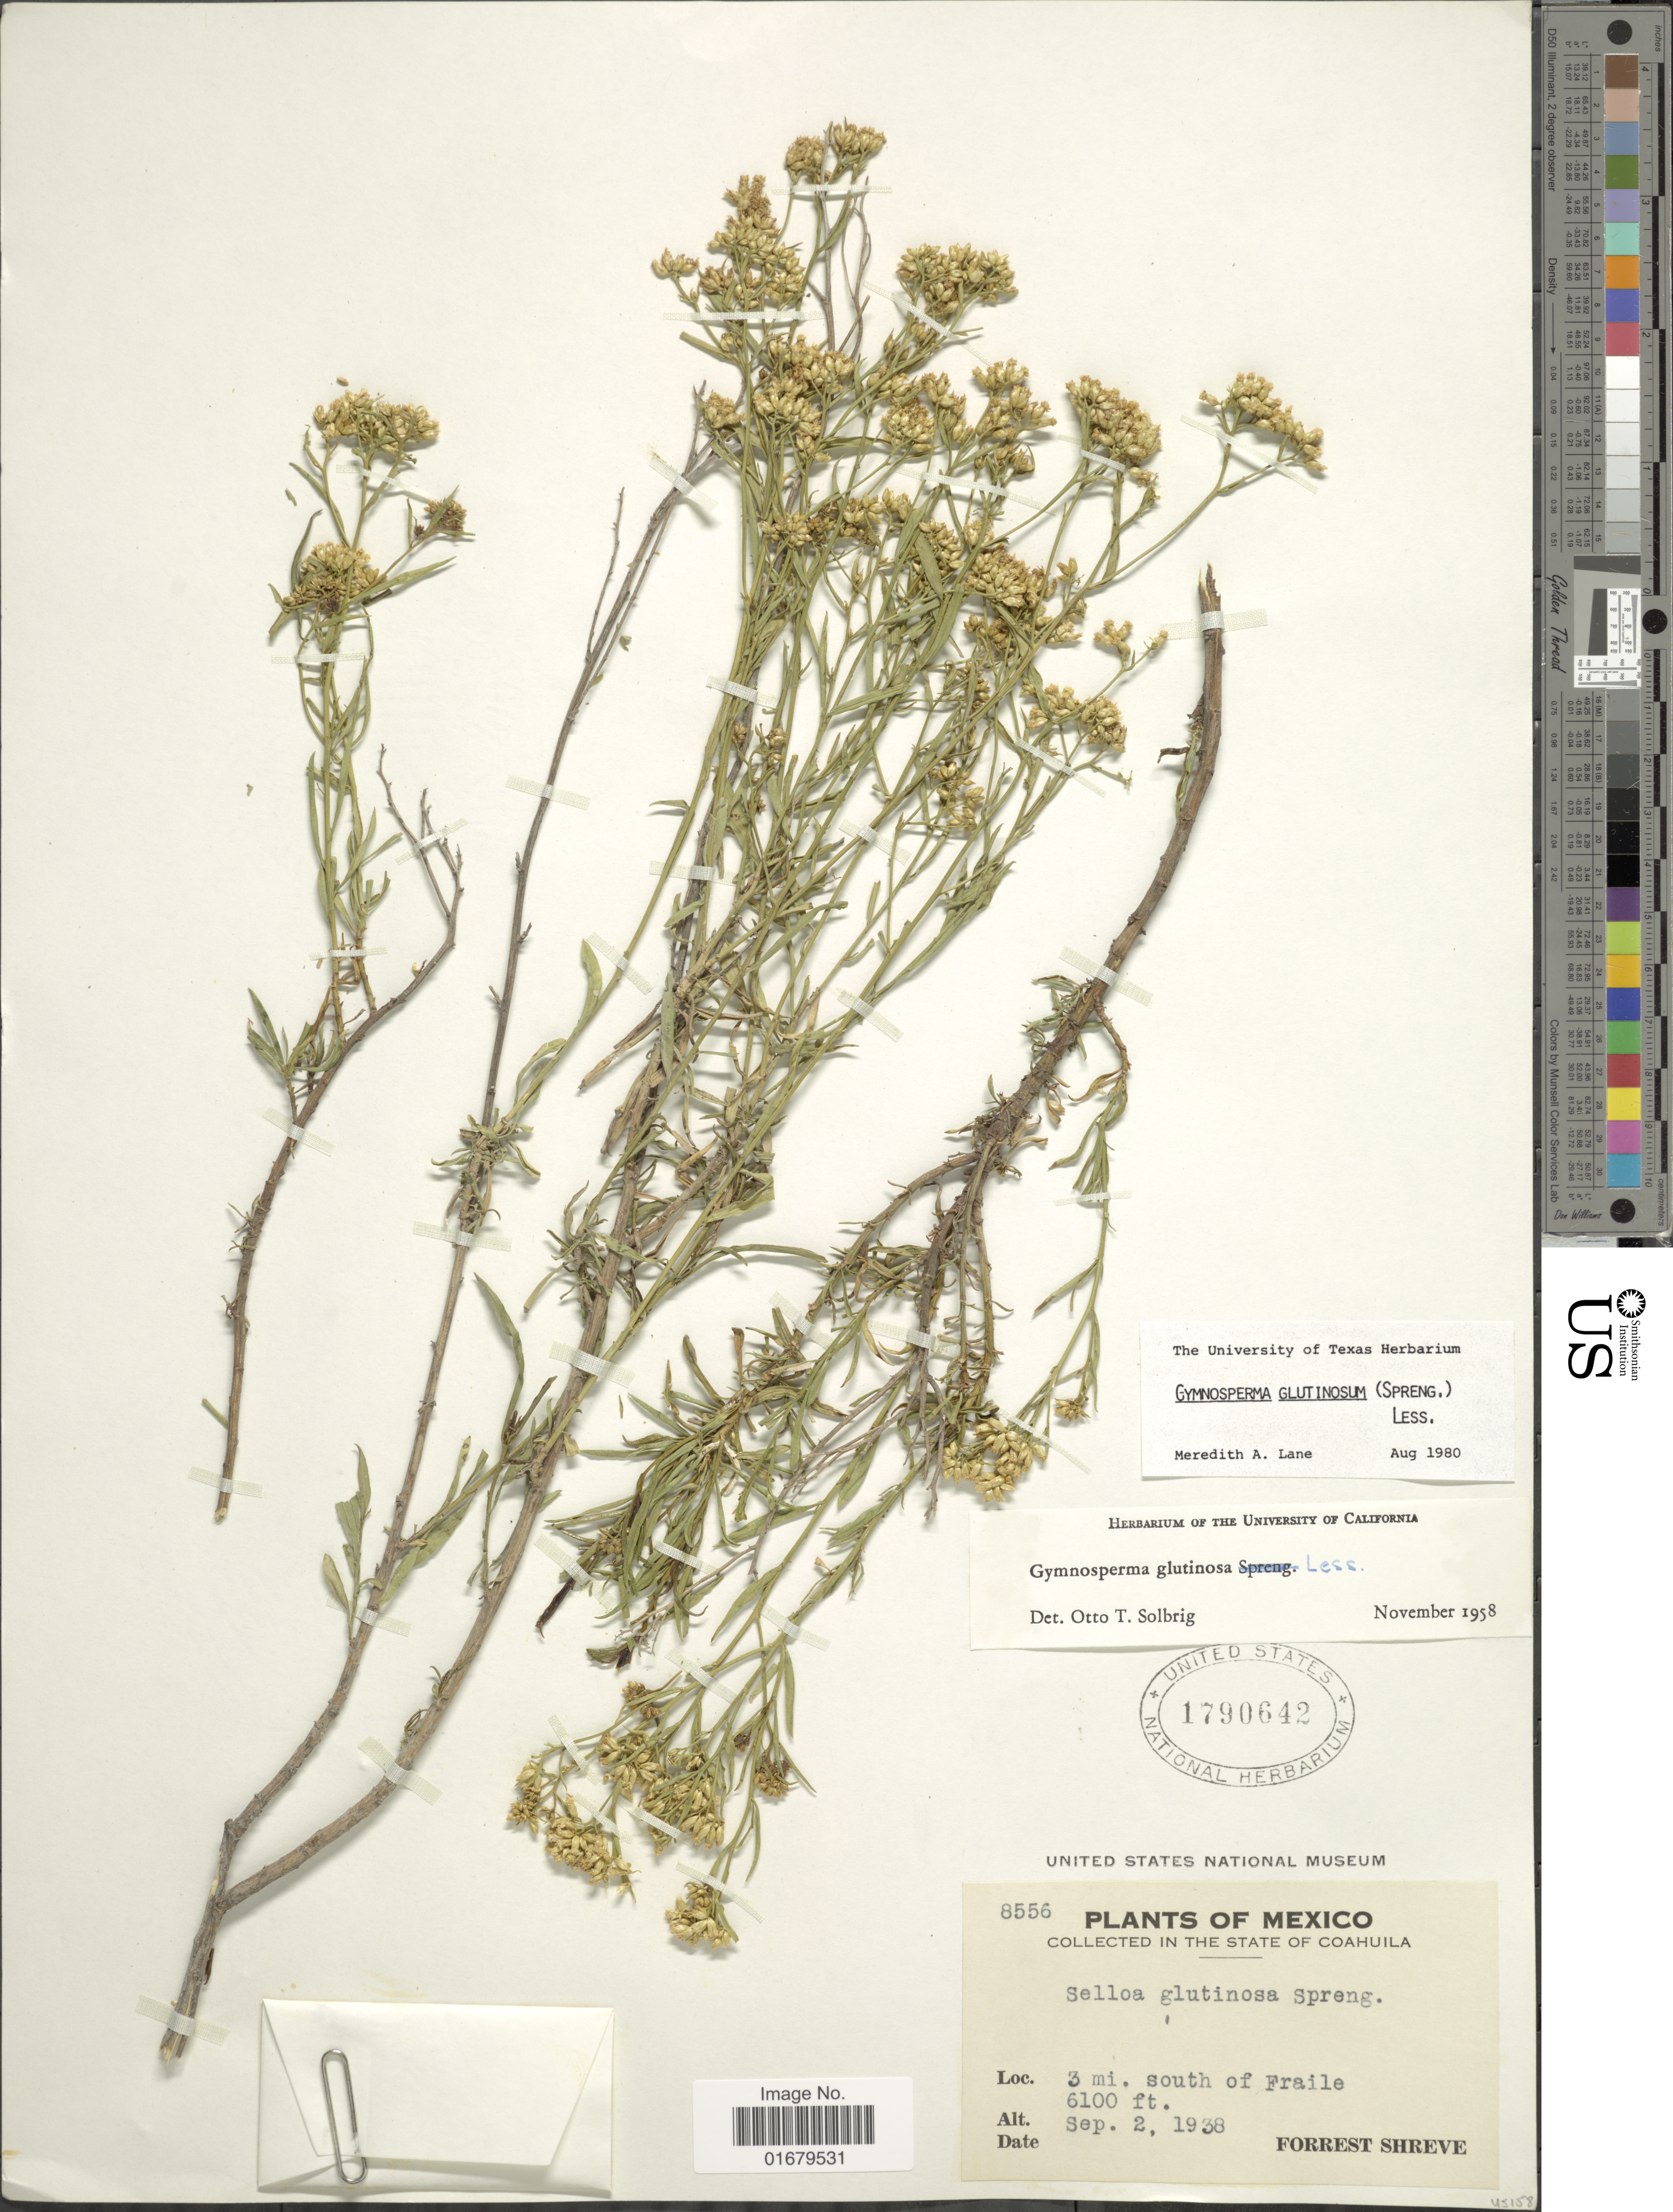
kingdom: Plantae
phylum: Tracheophyta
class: Magnoliopsida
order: Asterales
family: Asteraceae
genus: Gymnosperma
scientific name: Gymnosperma glutinosum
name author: (Spreng.) Less.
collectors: F. Shreve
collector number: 8556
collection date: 1938-09-02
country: Mexico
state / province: Coahuila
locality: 3 mi. south of Fraile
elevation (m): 1859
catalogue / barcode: US 1790642